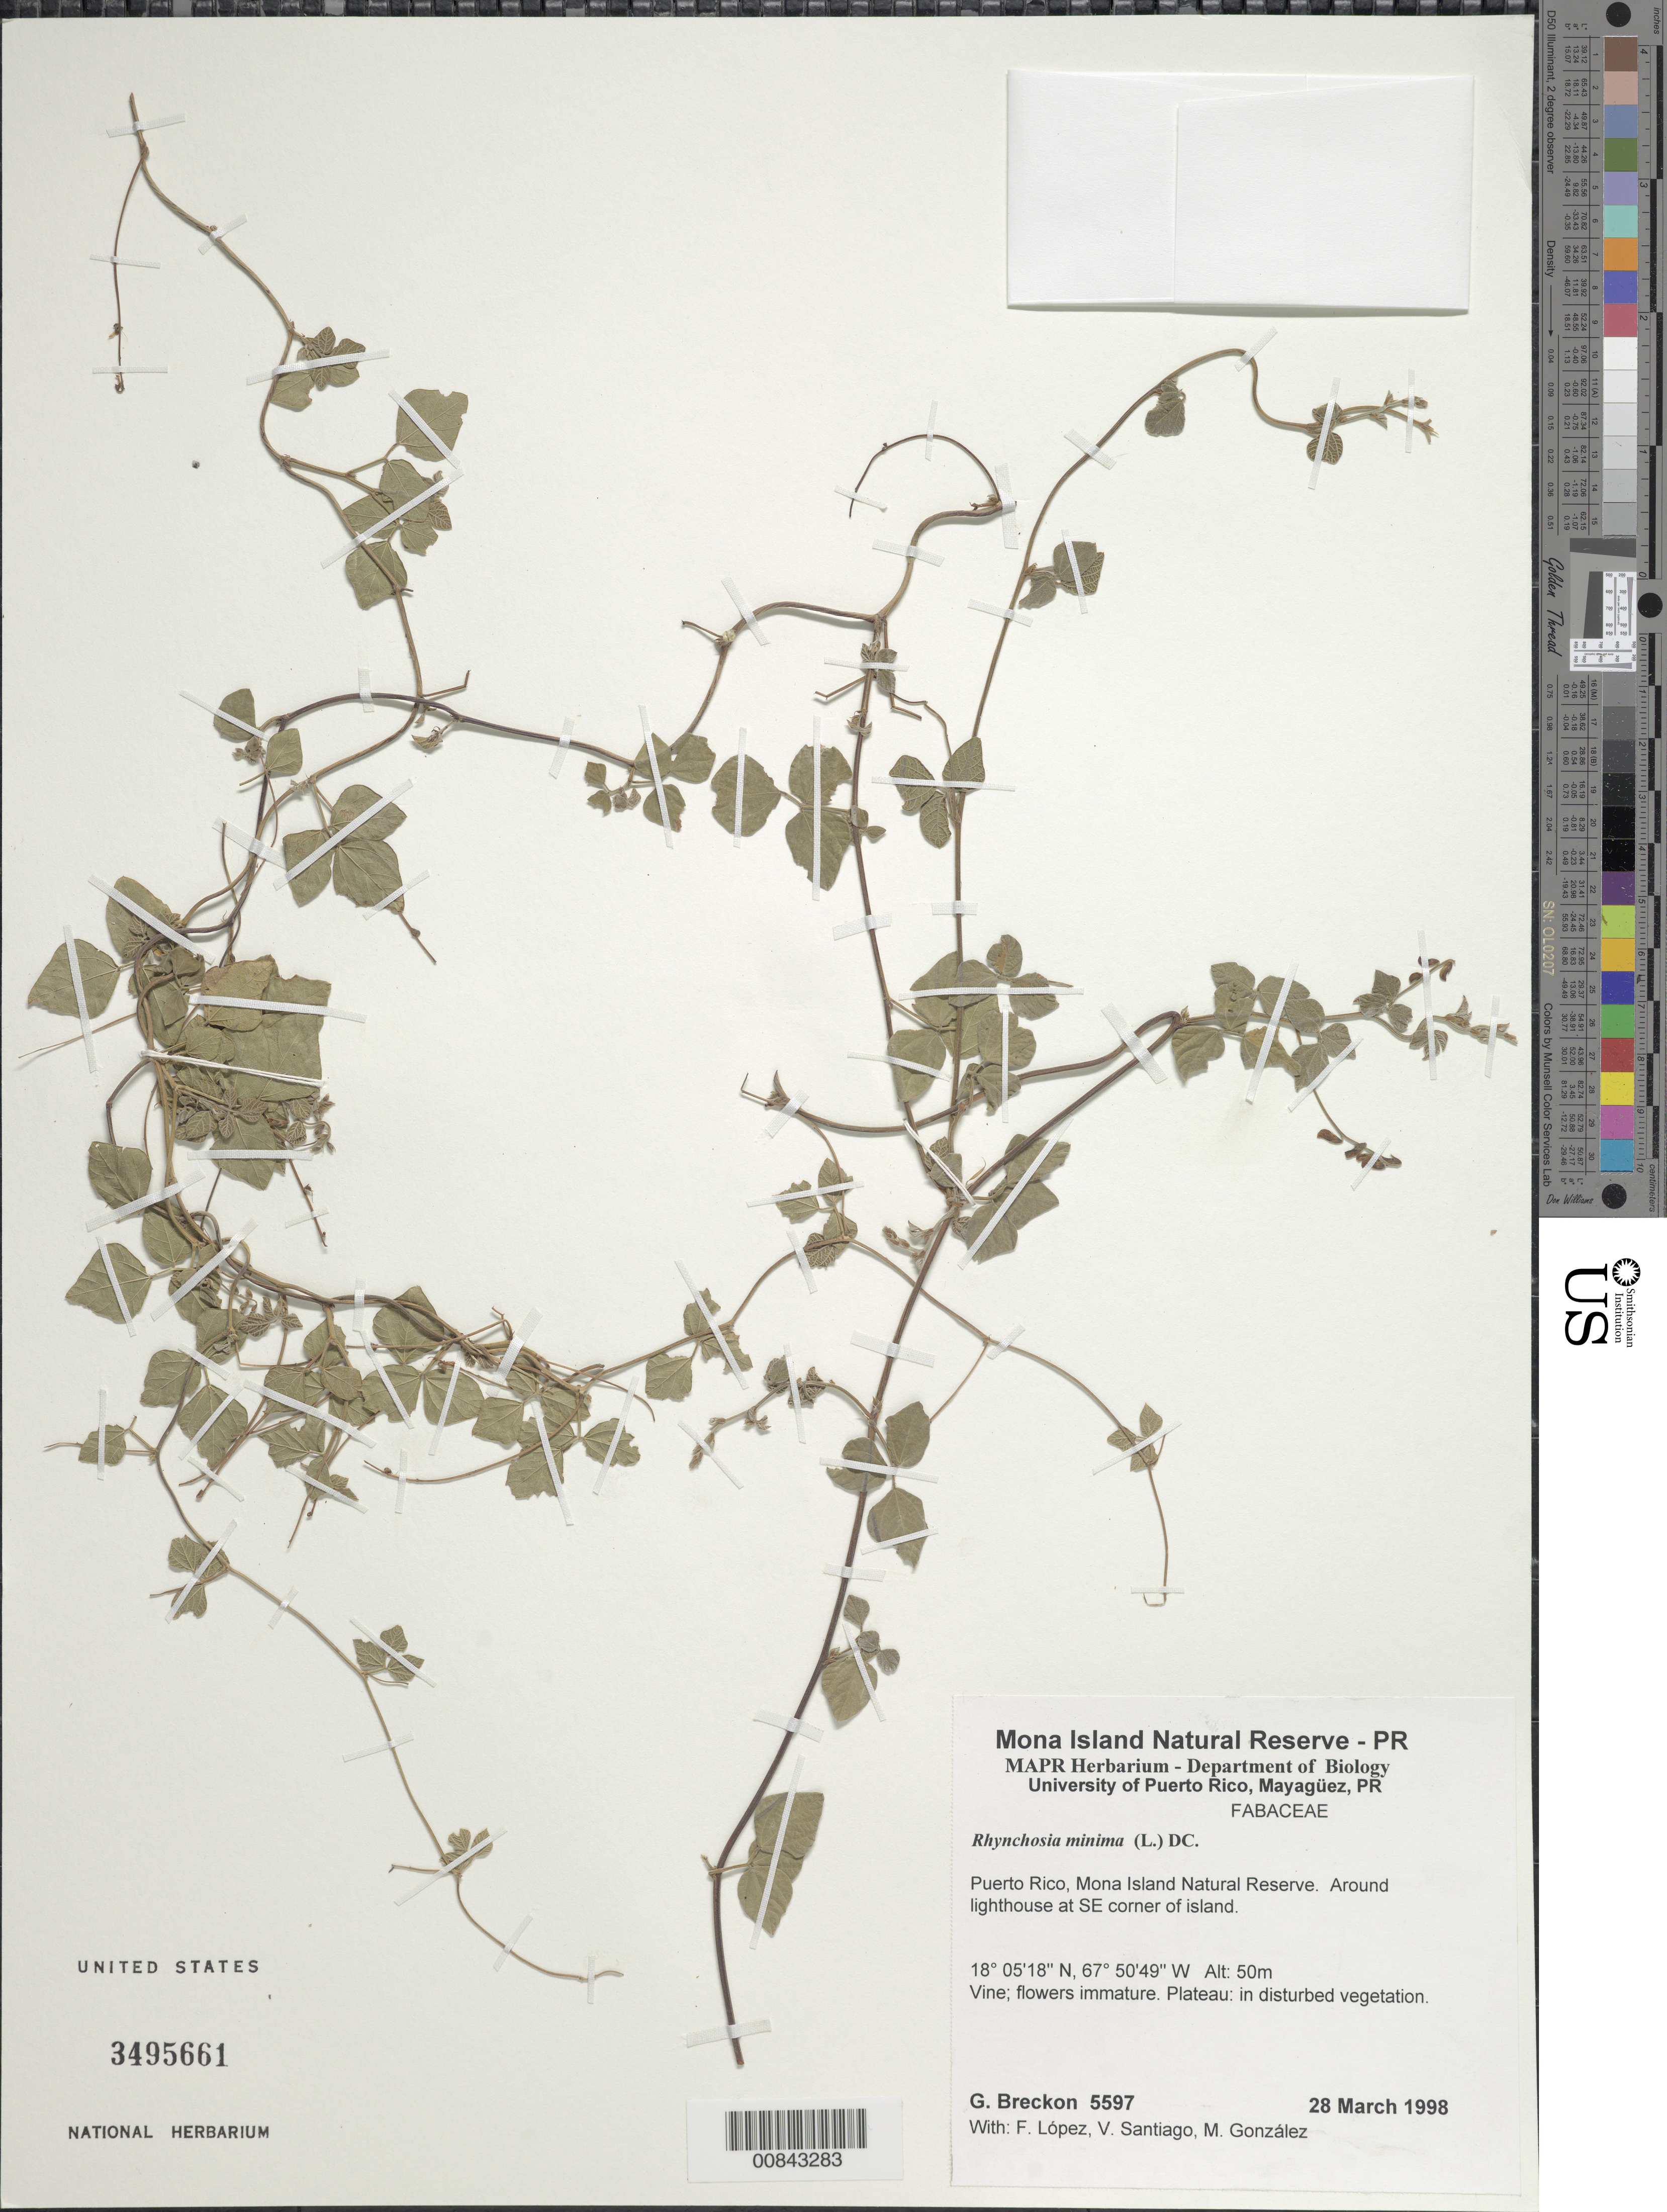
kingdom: Plantae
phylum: Tracheophyta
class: Magnoliopsida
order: Fabales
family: Fabaceae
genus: Rhynchosia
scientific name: Rhynchosia minima var. minima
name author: (L.) DC.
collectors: G. Breckon, F. Lopéz, V. Santiago & M. González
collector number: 5597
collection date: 1998-03-28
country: Puerto Rico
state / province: Mayagüez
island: Mona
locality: Puerto Rico, Mona Island Natural Reserve, Around lighthouse at SE corner of island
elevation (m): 50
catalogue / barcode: US 3495661